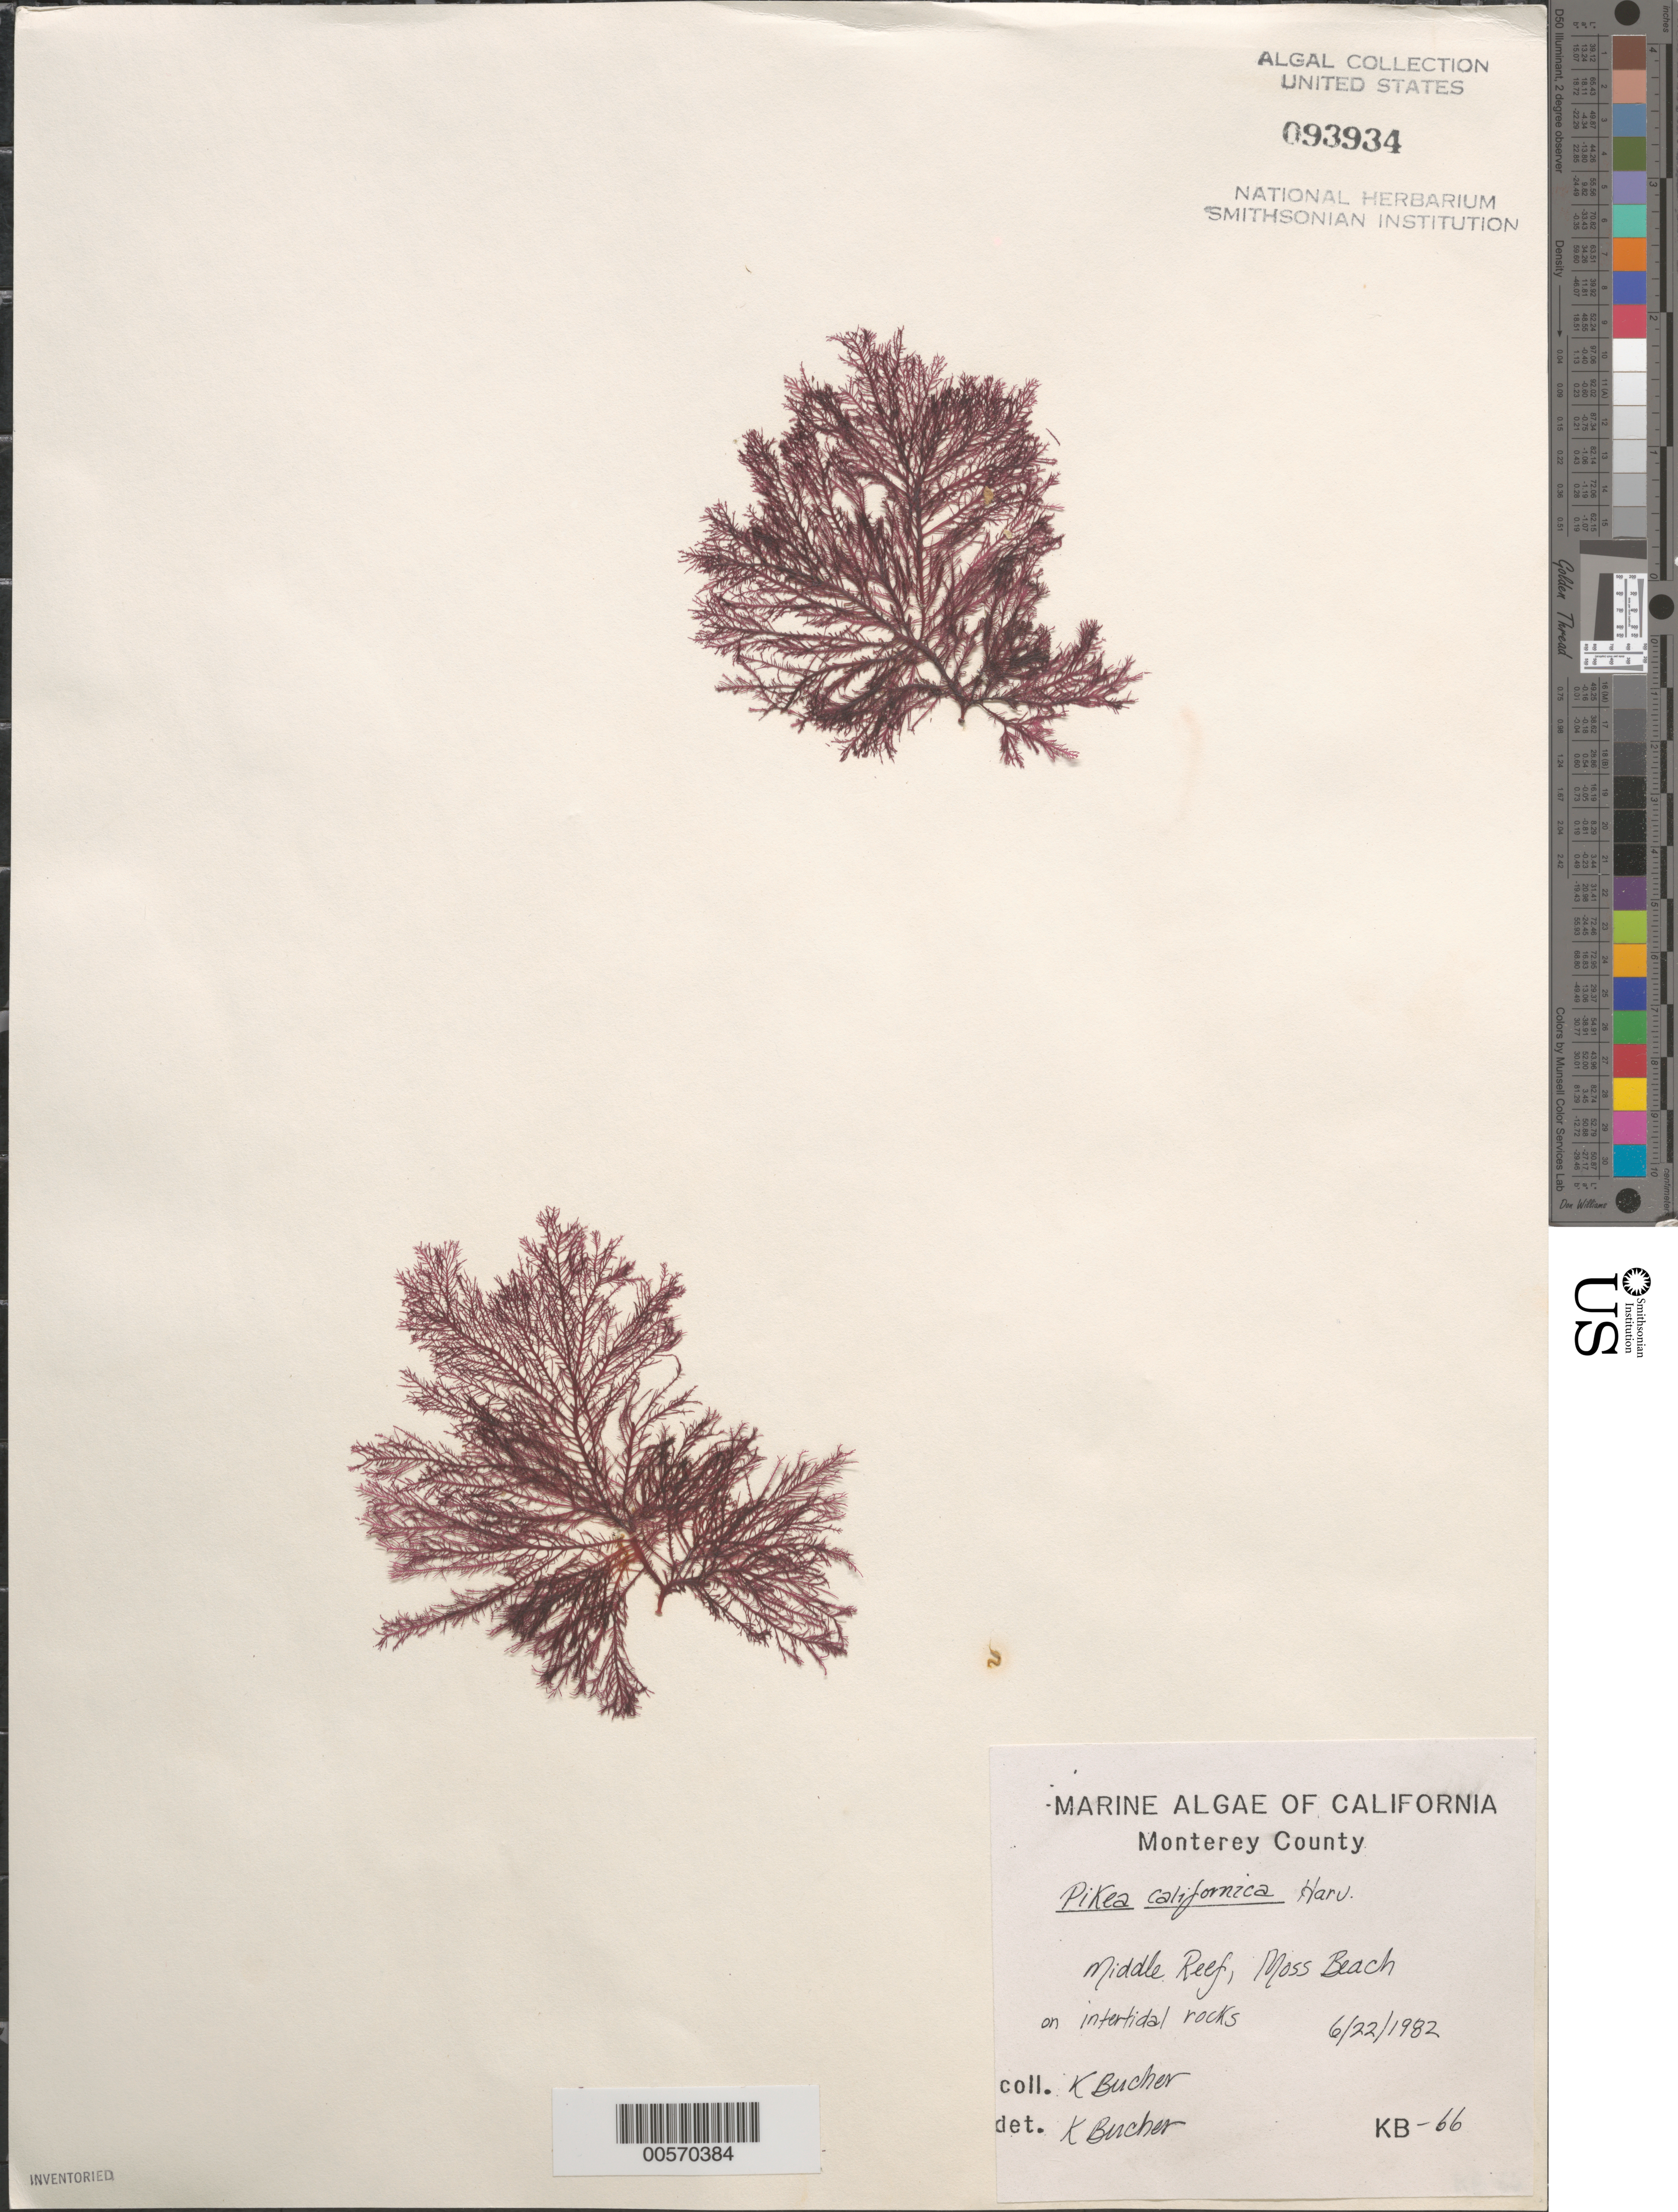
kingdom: Plantae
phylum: Rhodophyta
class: Florideophyceae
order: Gigartinales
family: Dumontiaceae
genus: Pikea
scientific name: Pikea californica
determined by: Bucher, Katina E.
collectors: K. E. Bucher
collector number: KB-66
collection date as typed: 22 Jun 1982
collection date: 1982-06-22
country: United States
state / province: California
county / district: Monterey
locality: Middle Reef of Moss Beach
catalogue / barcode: US 93934